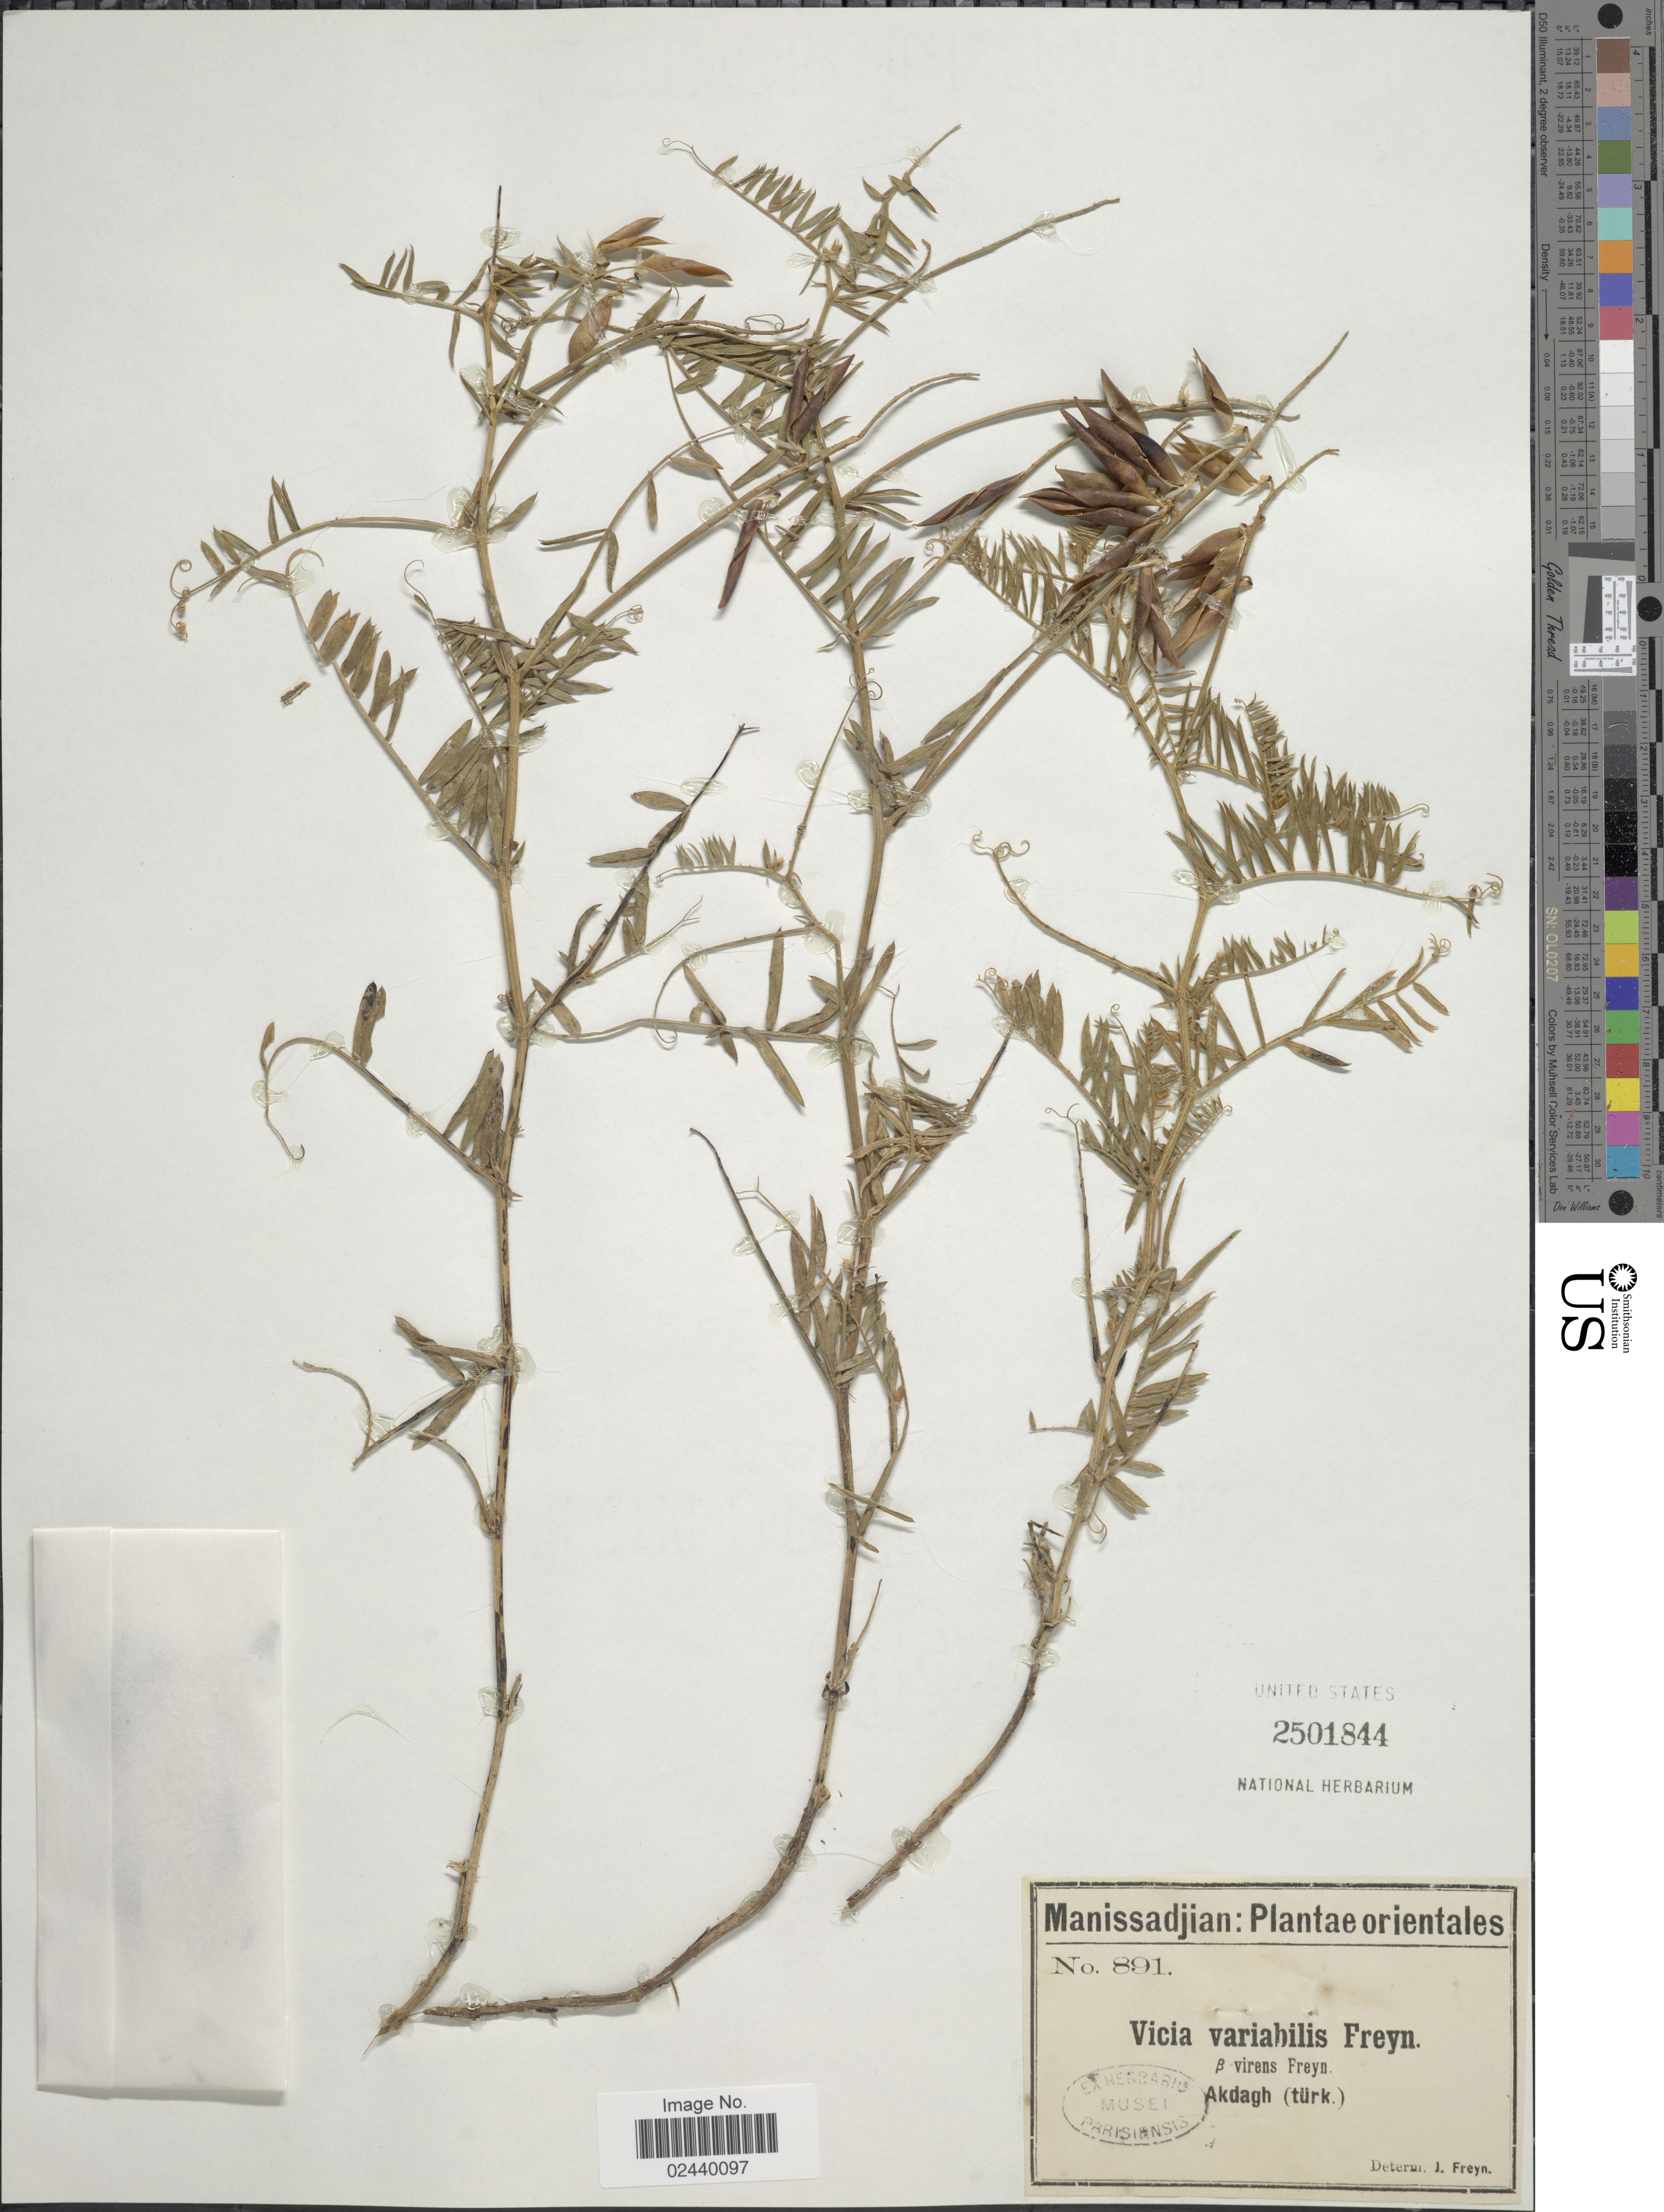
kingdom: Plantae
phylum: Tracheophyta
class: Magnoliopsida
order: Fabales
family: Fabaceae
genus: Vicia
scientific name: Vicia variabilis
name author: Freyn & Sint.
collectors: -. Manissadjian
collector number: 891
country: Turkey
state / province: Amasya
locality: Orientales, Akdagh (türk)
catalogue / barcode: US 2501844